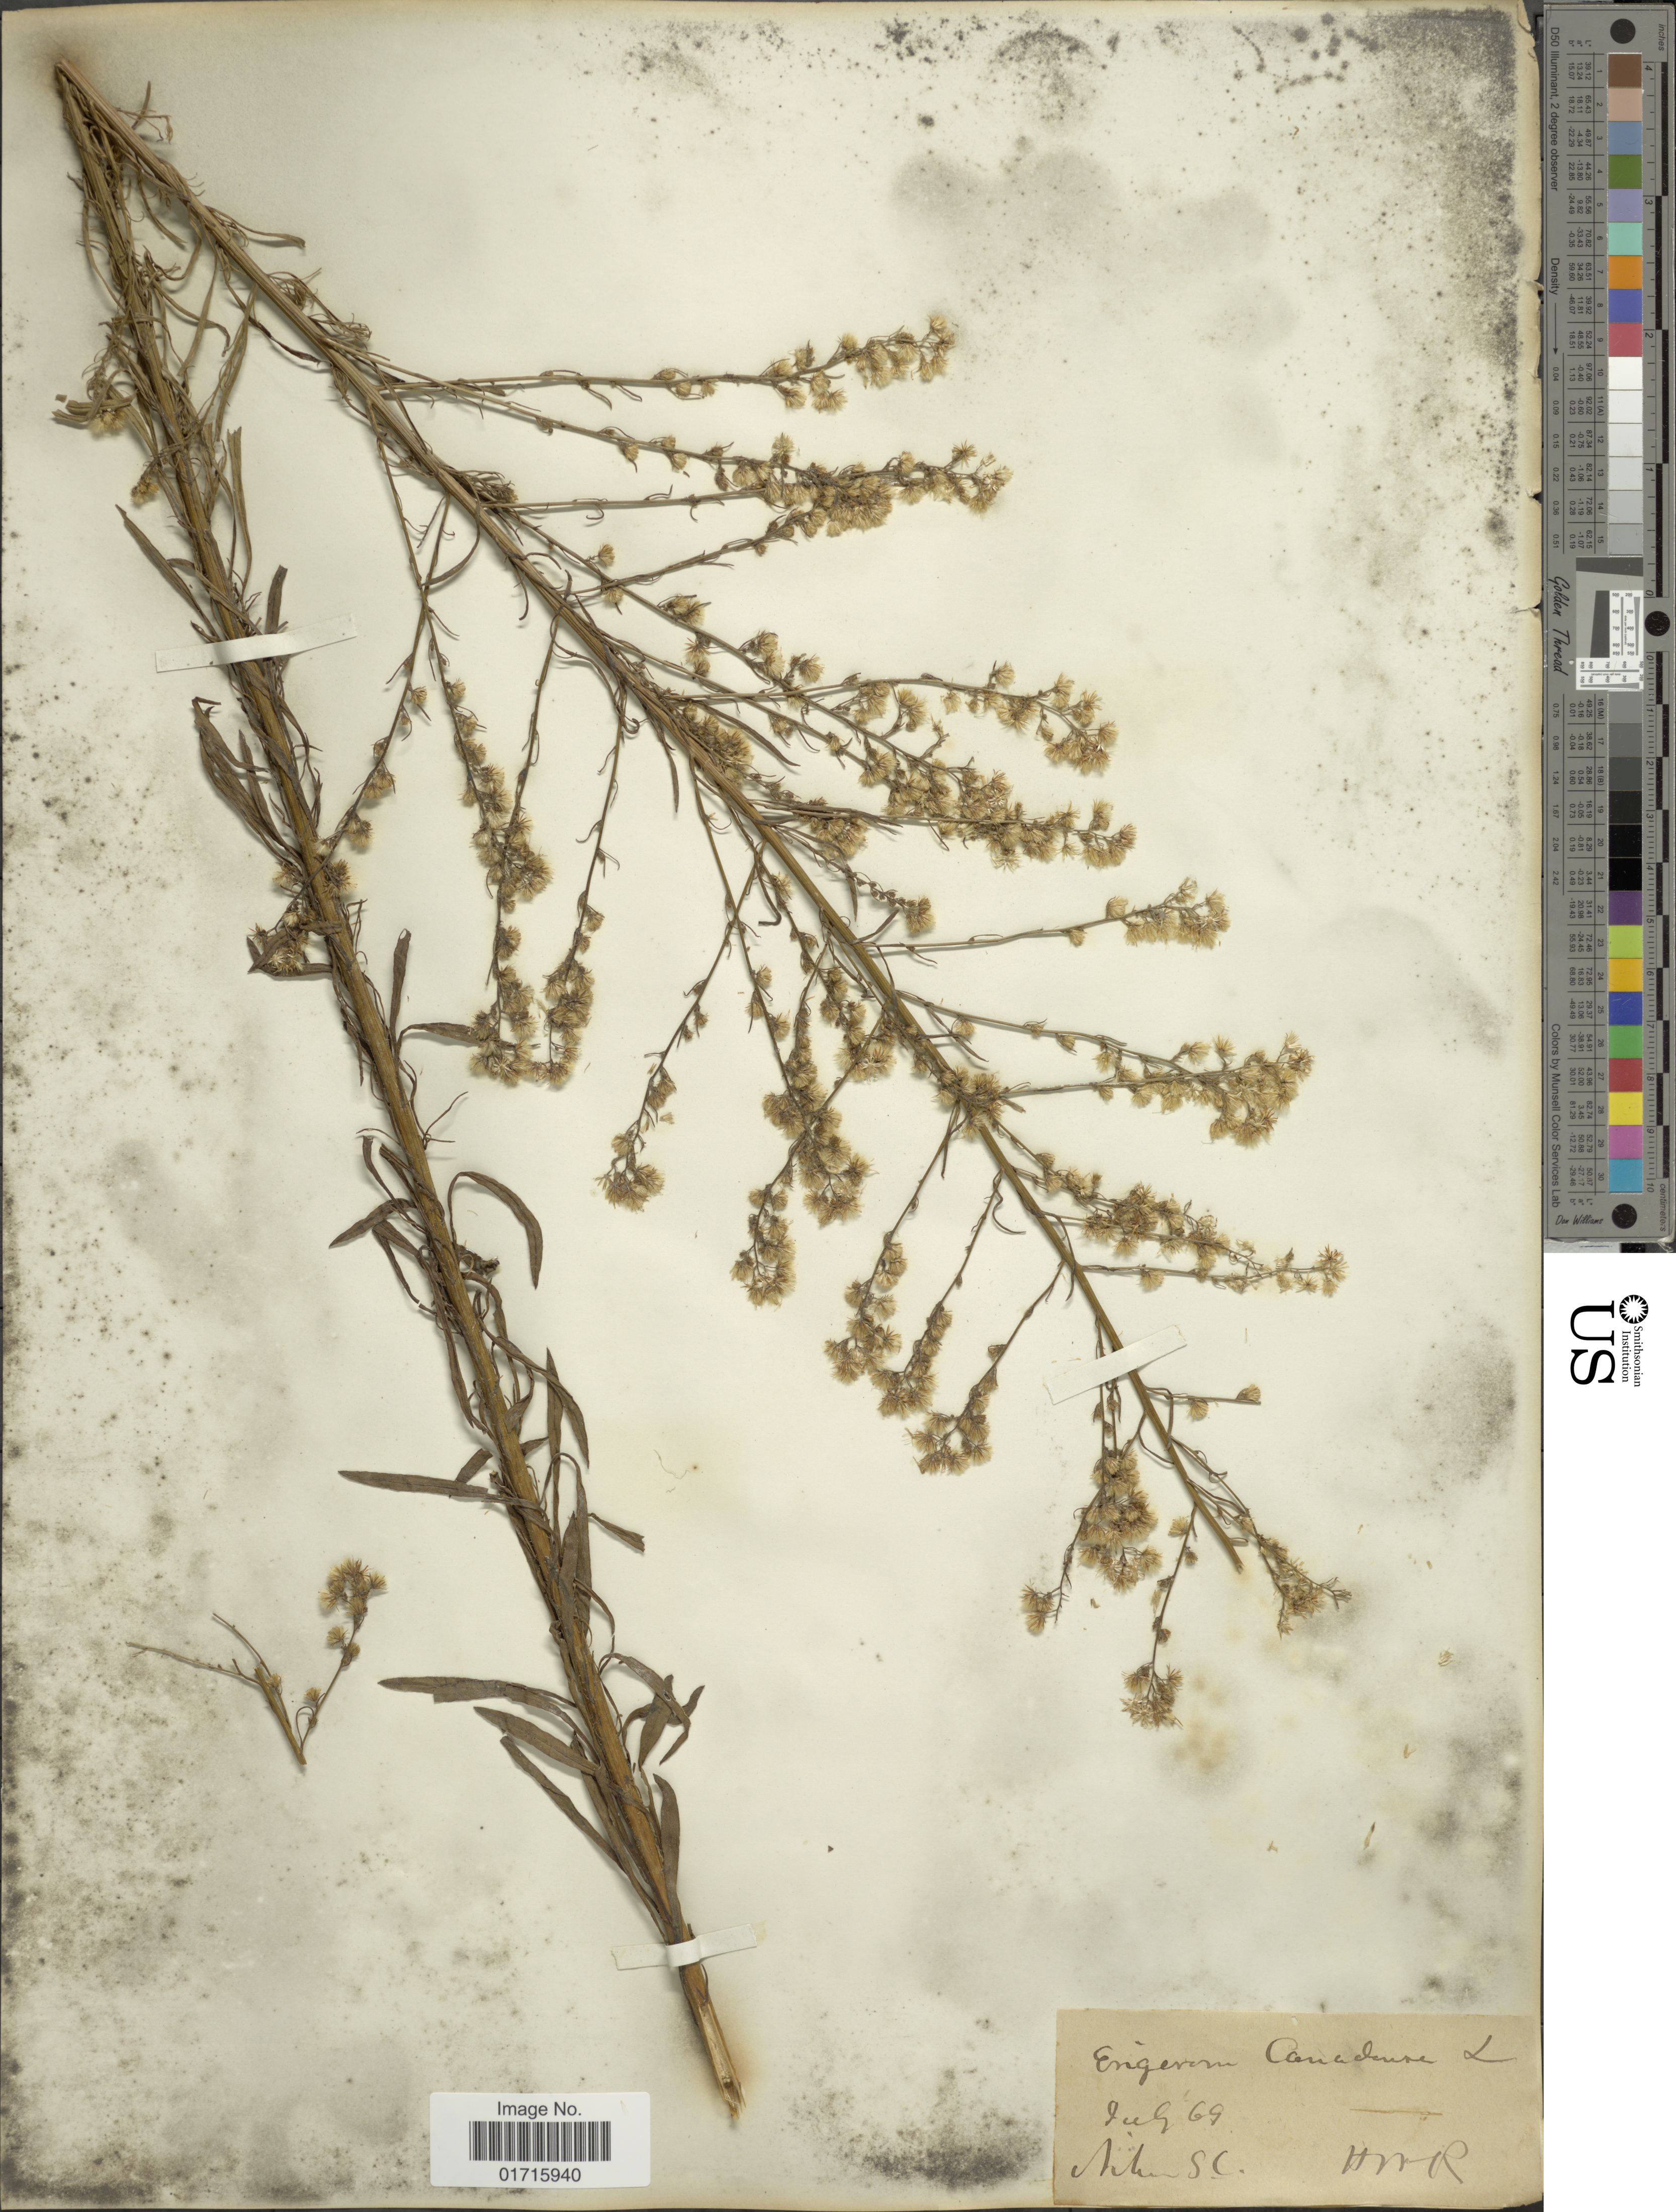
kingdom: Plantae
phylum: Tracheophyta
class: Magnoliopsida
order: Asterales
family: Asteraceae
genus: Conyza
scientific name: Conyza canadensis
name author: (L.) Cronq.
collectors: H. S. R.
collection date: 1869-07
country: United States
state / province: South Carolina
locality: Aiken